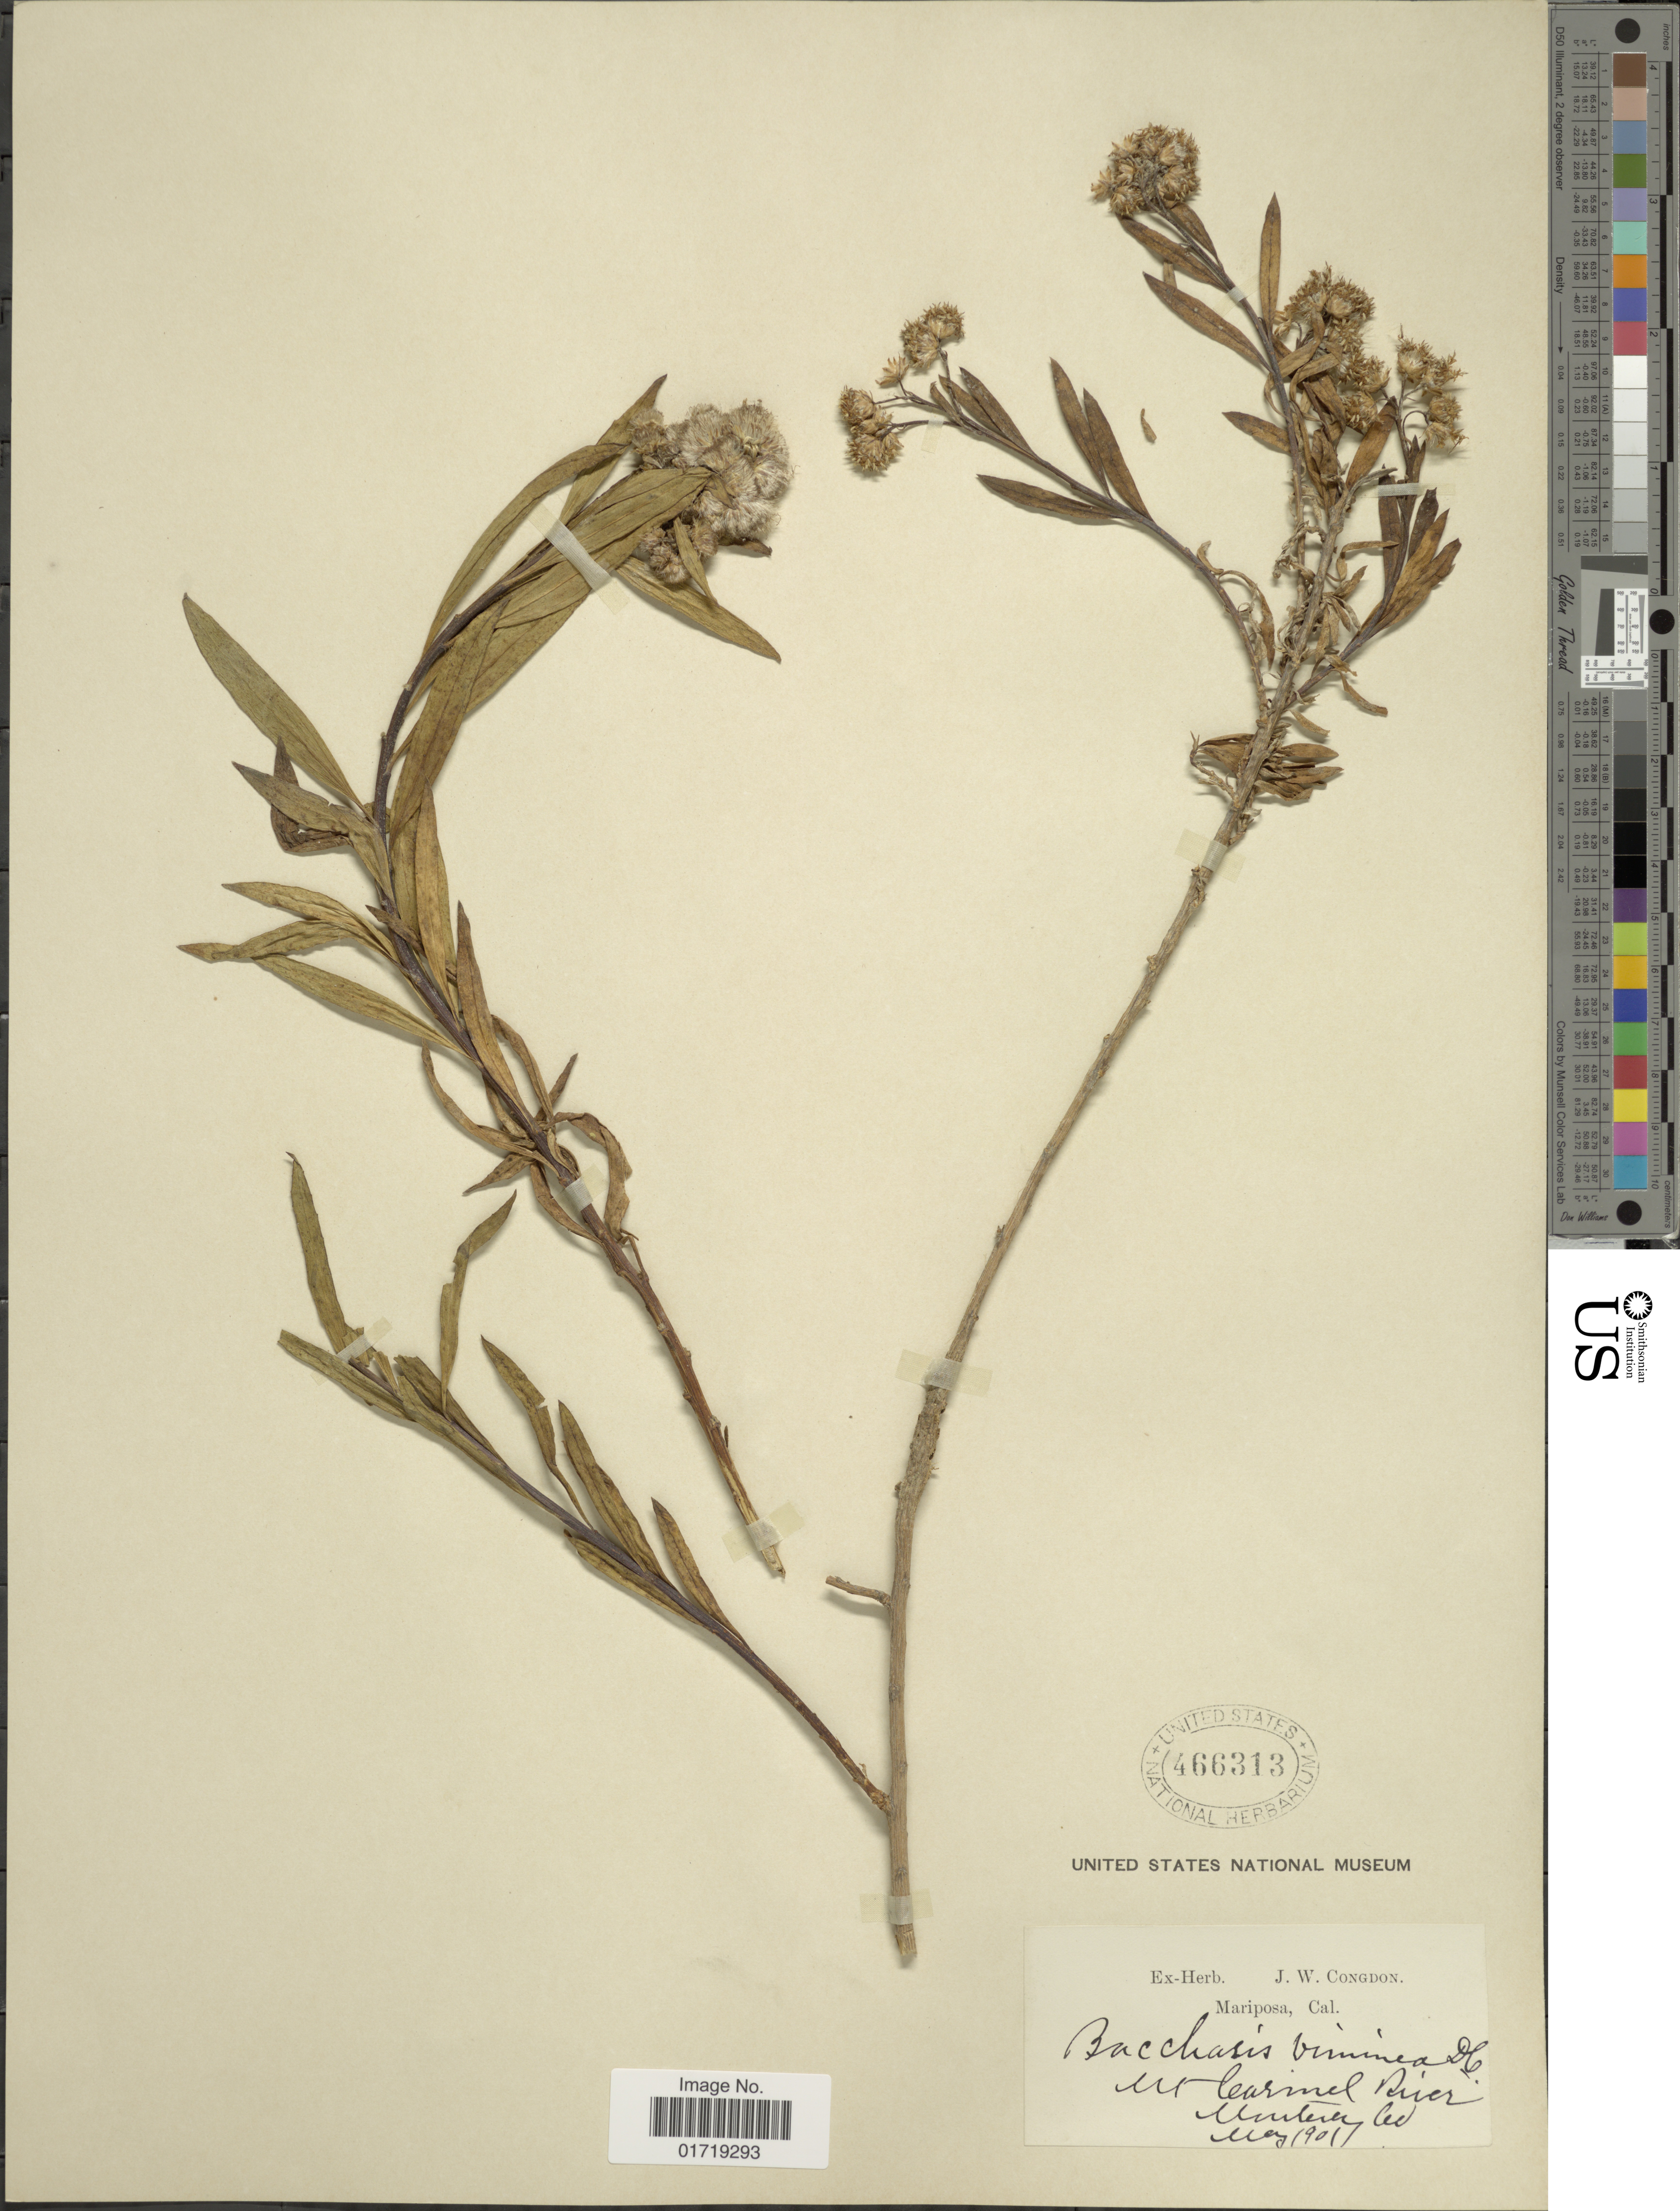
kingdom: Plantae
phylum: Tracheophyta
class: Magnoliopsida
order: Asterales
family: Asteraceae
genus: Baccharis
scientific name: Baccharis viminea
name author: DC.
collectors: J. W. Congdon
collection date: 1901-05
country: United States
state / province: California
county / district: Monterey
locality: Mt. Carmel River, Monterey Co.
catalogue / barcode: US 3466313